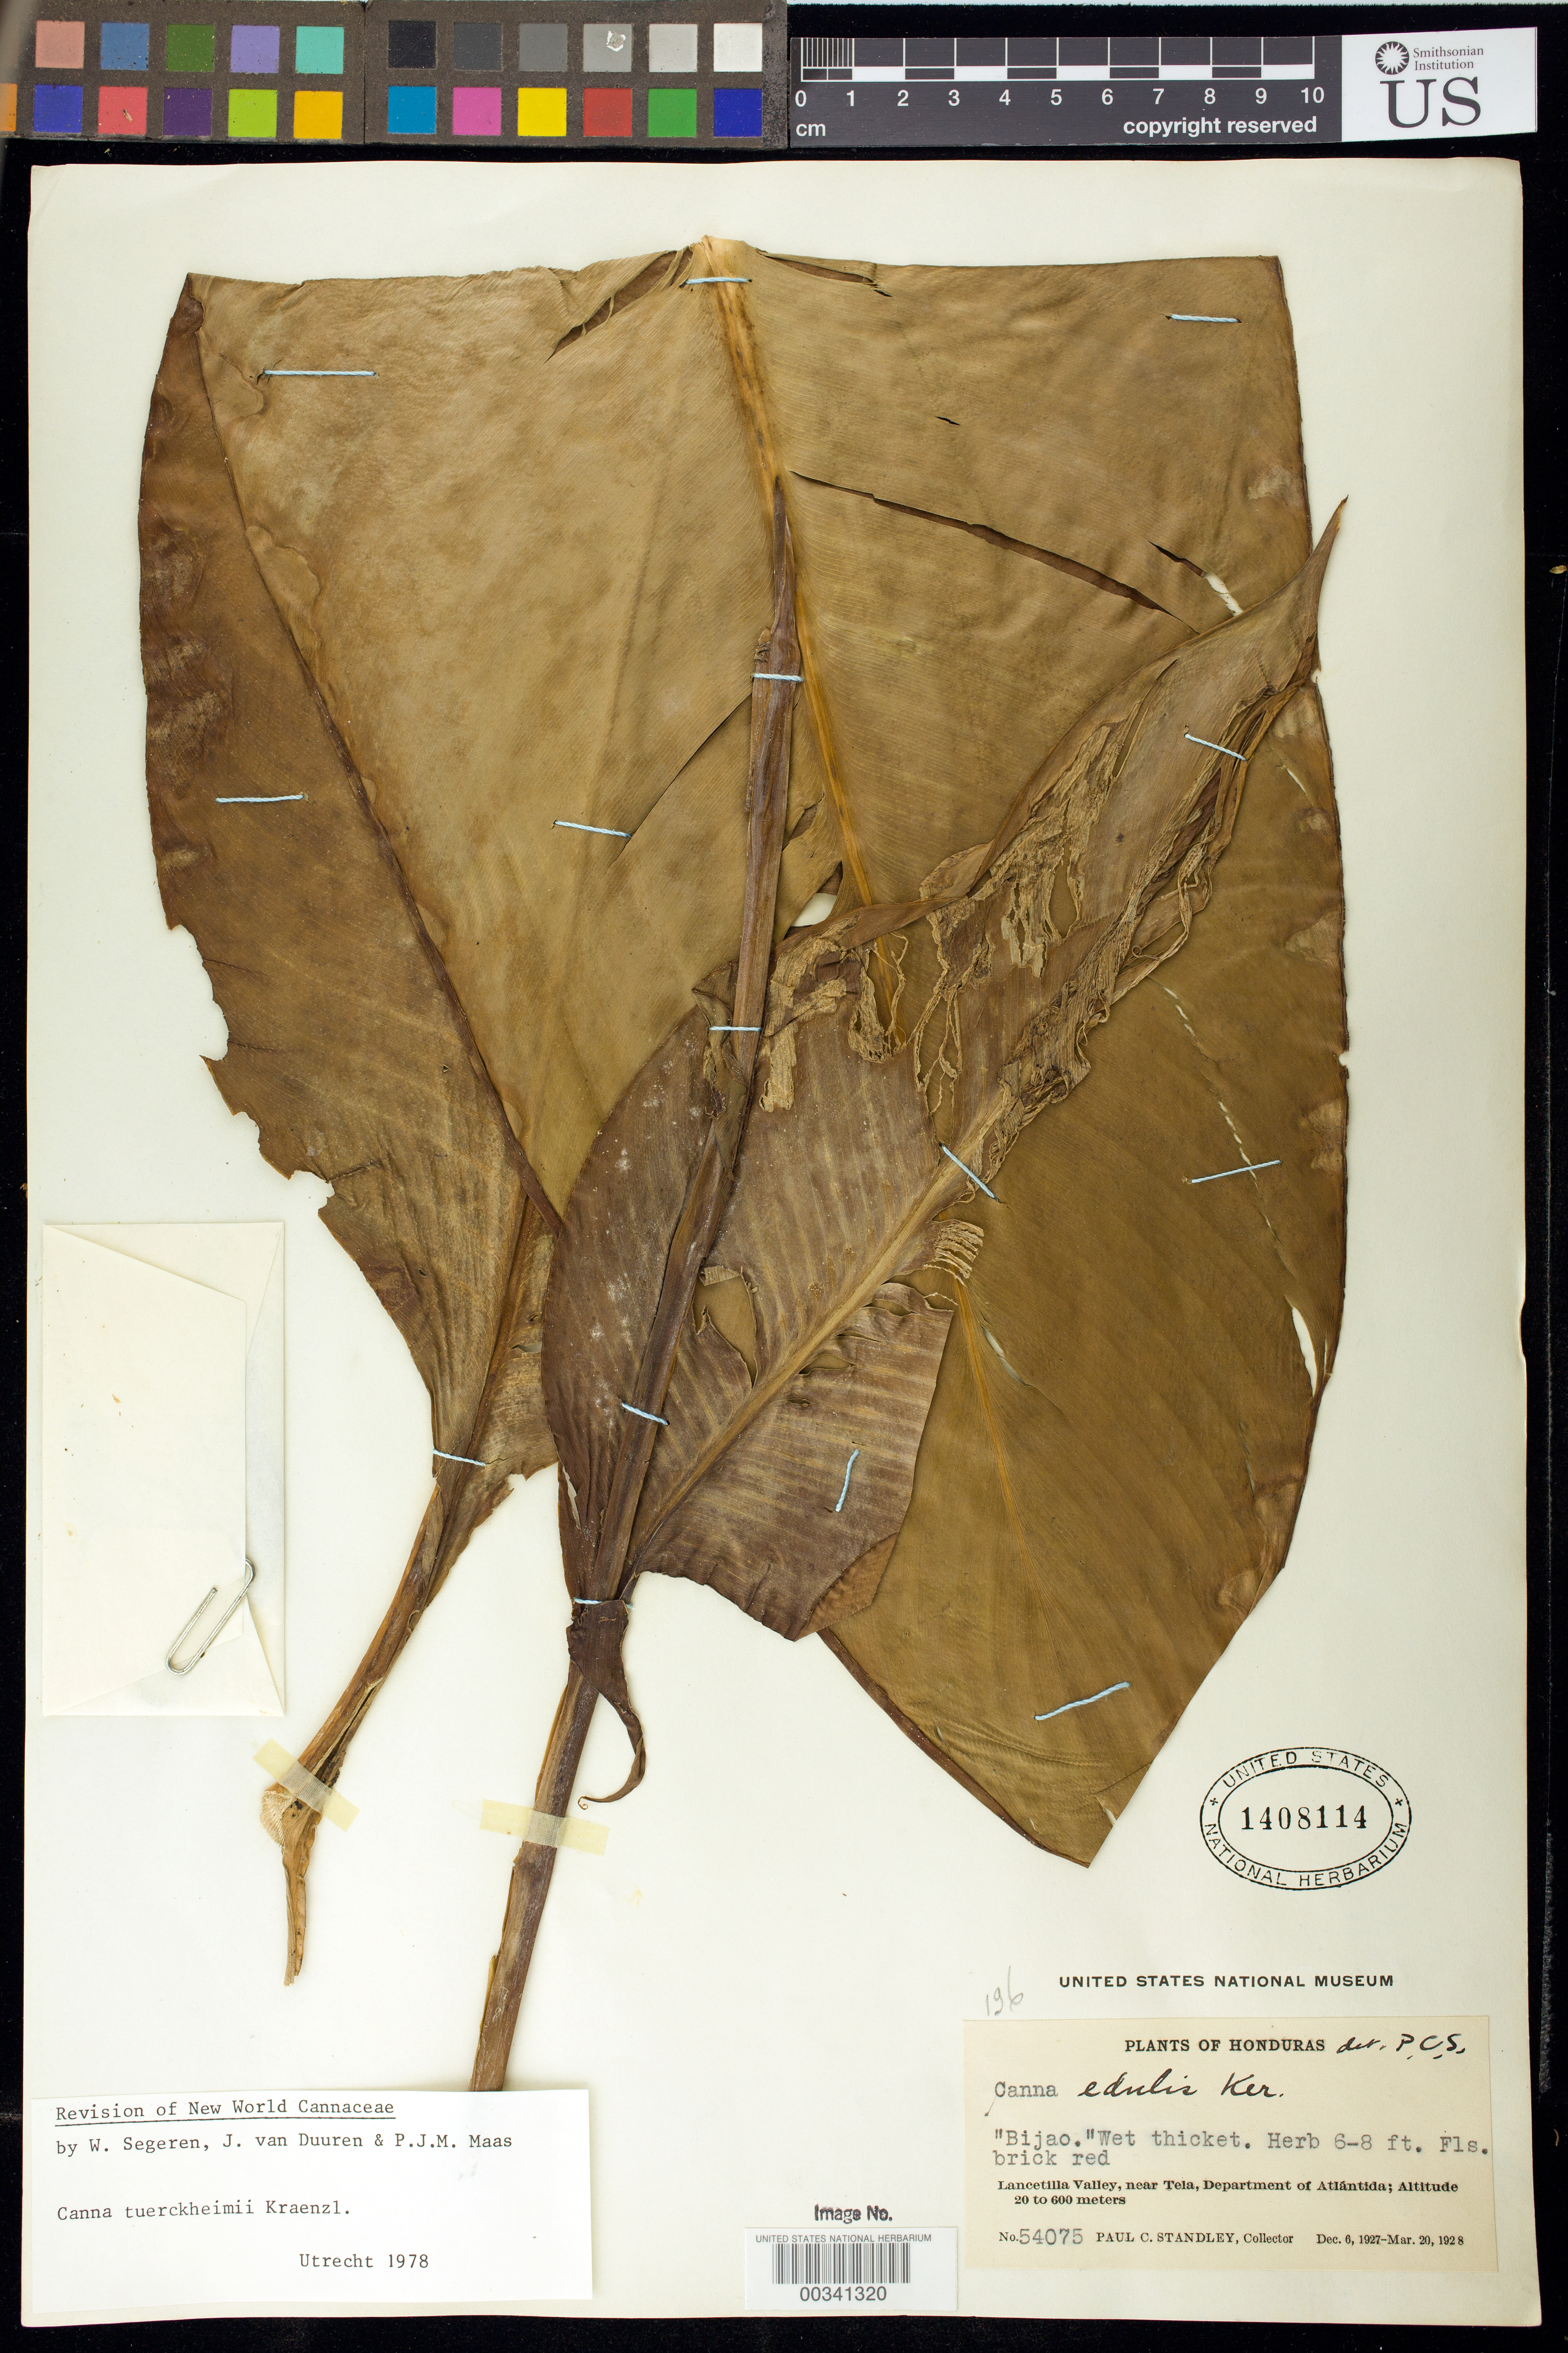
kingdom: Plantae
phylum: Tracheophyta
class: Liliopsida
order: Zingiberales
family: Cannaceae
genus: Canna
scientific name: Canna tuerckheimii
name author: Kraenzl. in Engl.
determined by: Segeren, W.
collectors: P. C. Standley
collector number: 54075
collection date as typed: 06 Dec 1927 to 20 Mar 1928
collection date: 1927-12-06/1928-03-20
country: Honduras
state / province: Atlántida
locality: Lancetilla Valley, near Tela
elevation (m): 20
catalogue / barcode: US 1408114